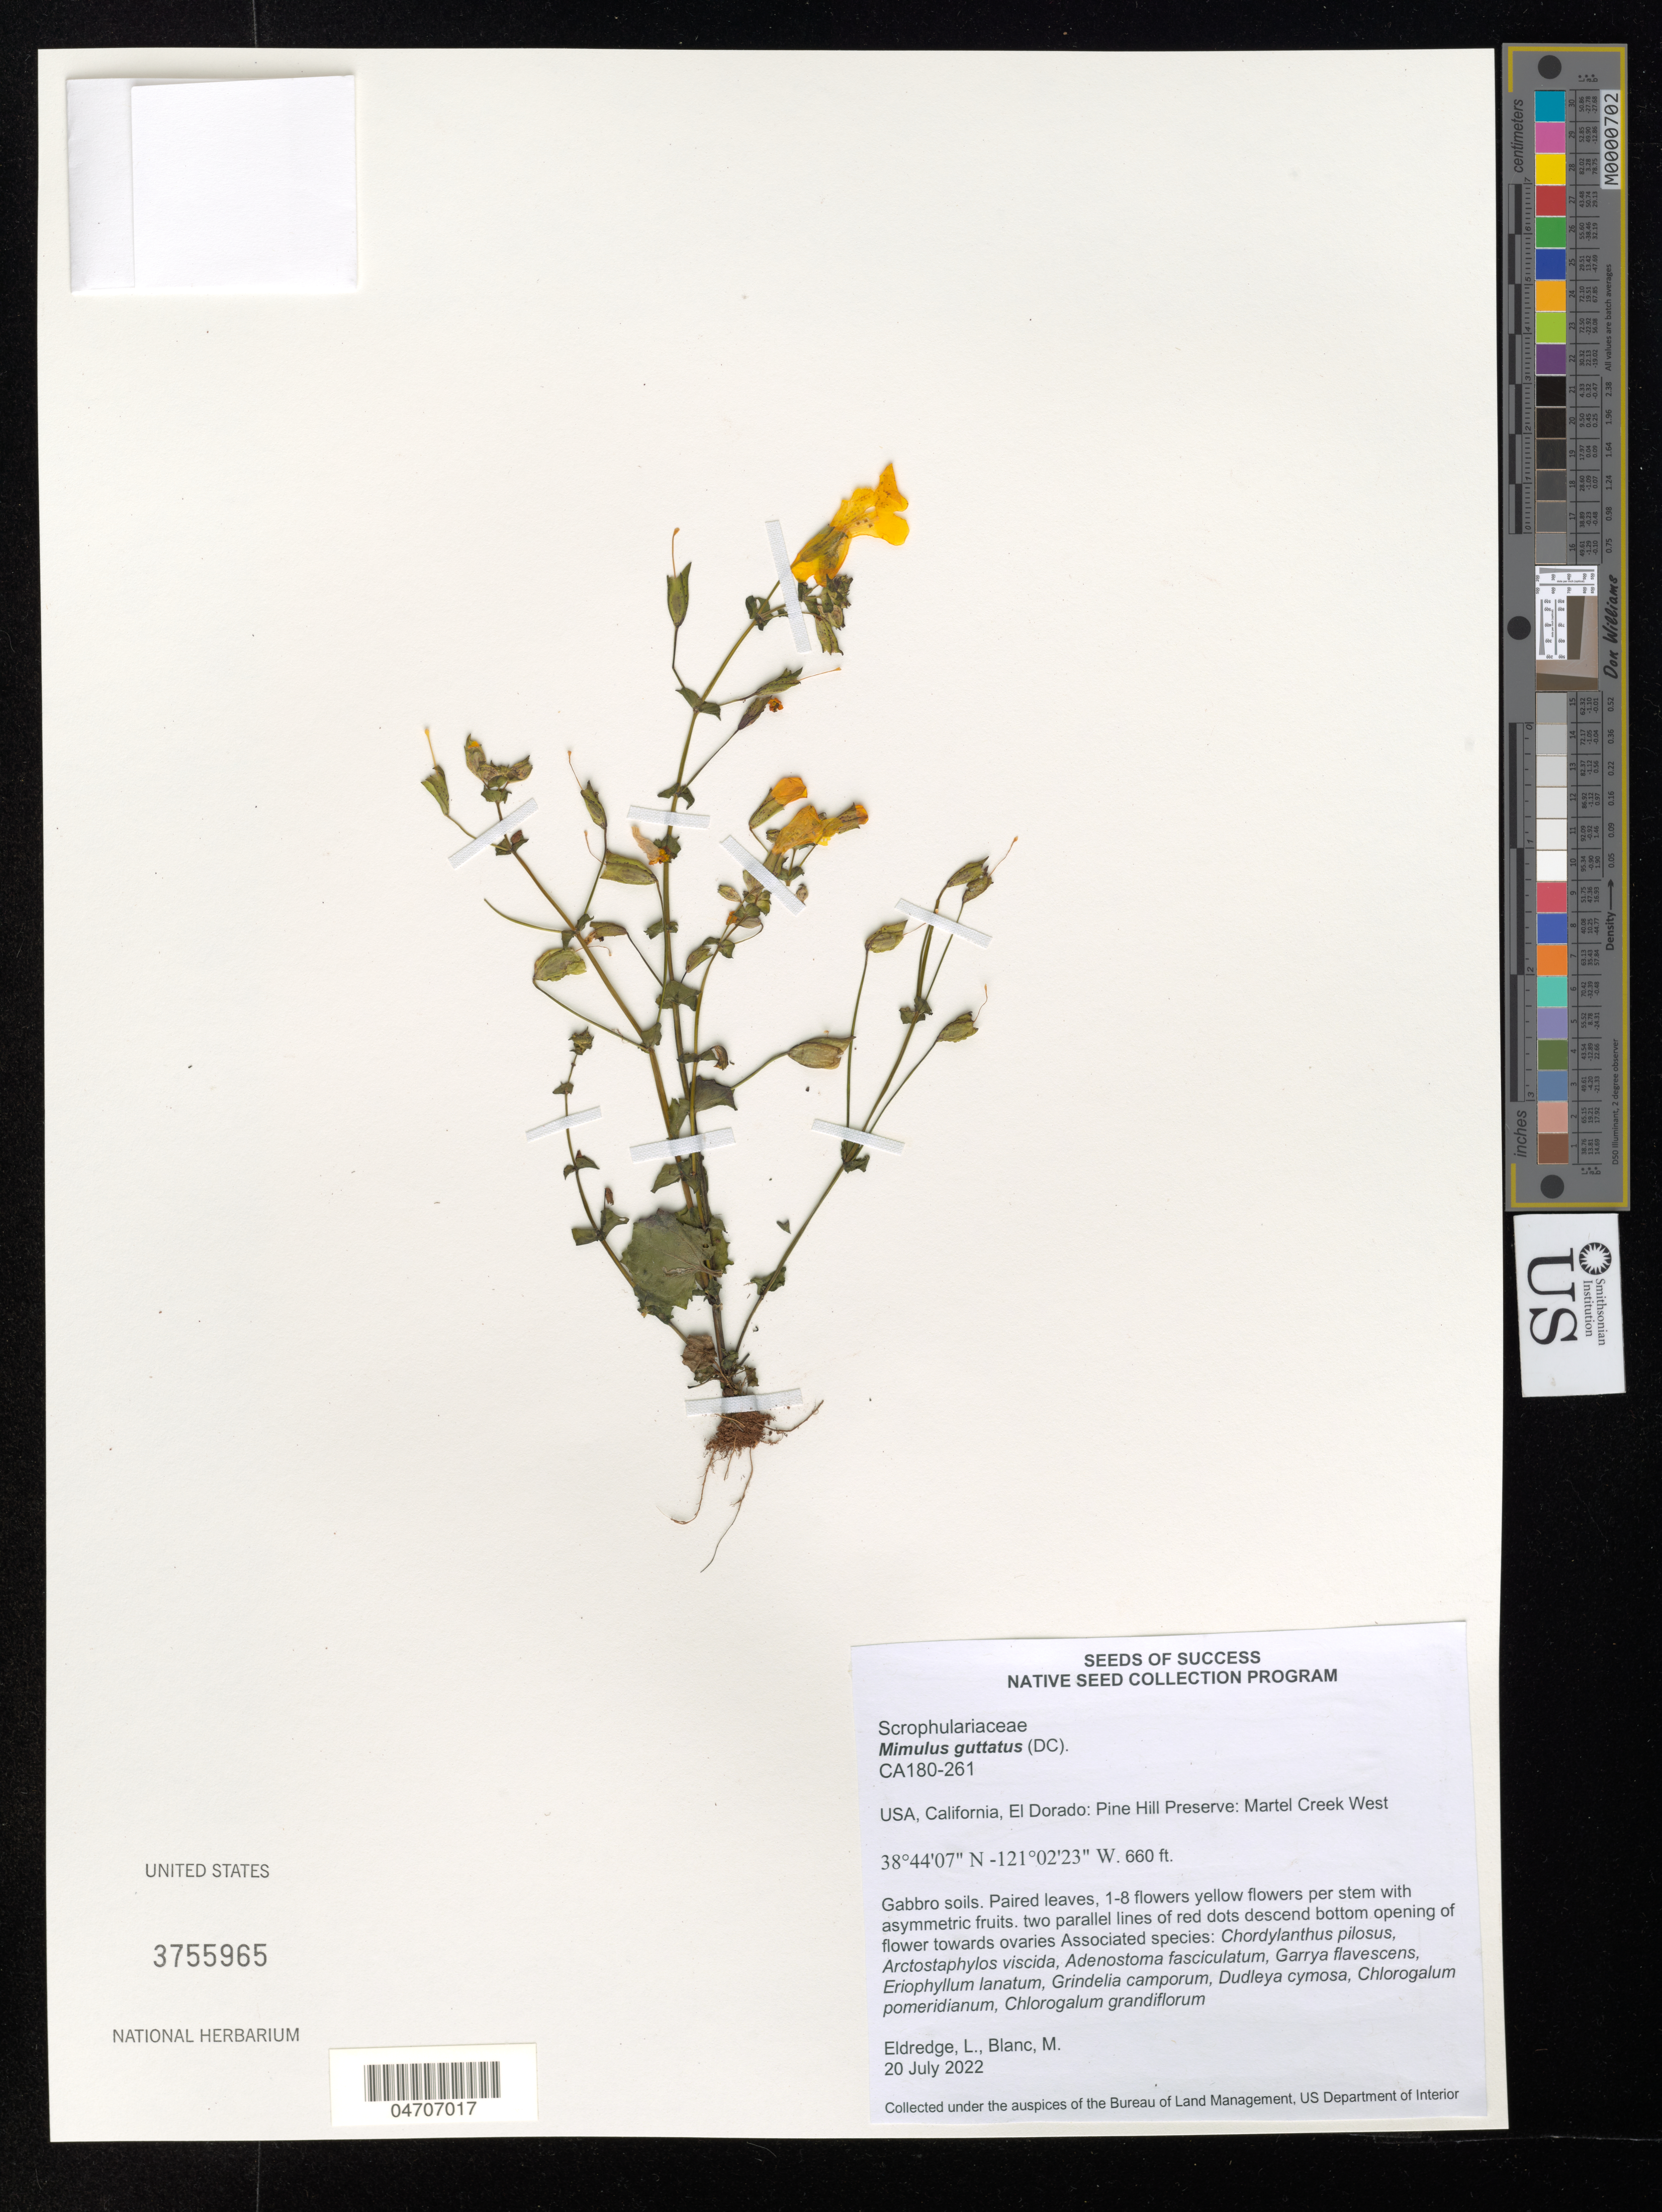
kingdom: Plantae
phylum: Tracheophyta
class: Magnoliopsida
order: Lamiales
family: Phrymaceae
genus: Mimulus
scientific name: Mimulus guttatus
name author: DC.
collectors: L. Eldredge & M. Blanc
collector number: CA180-261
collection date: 2022-07-20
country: United States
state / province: California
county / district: El Dorado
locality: El Dorado: Pine Hill Preserve: Martel Creek West.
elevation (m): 201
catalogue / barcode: US 3755965